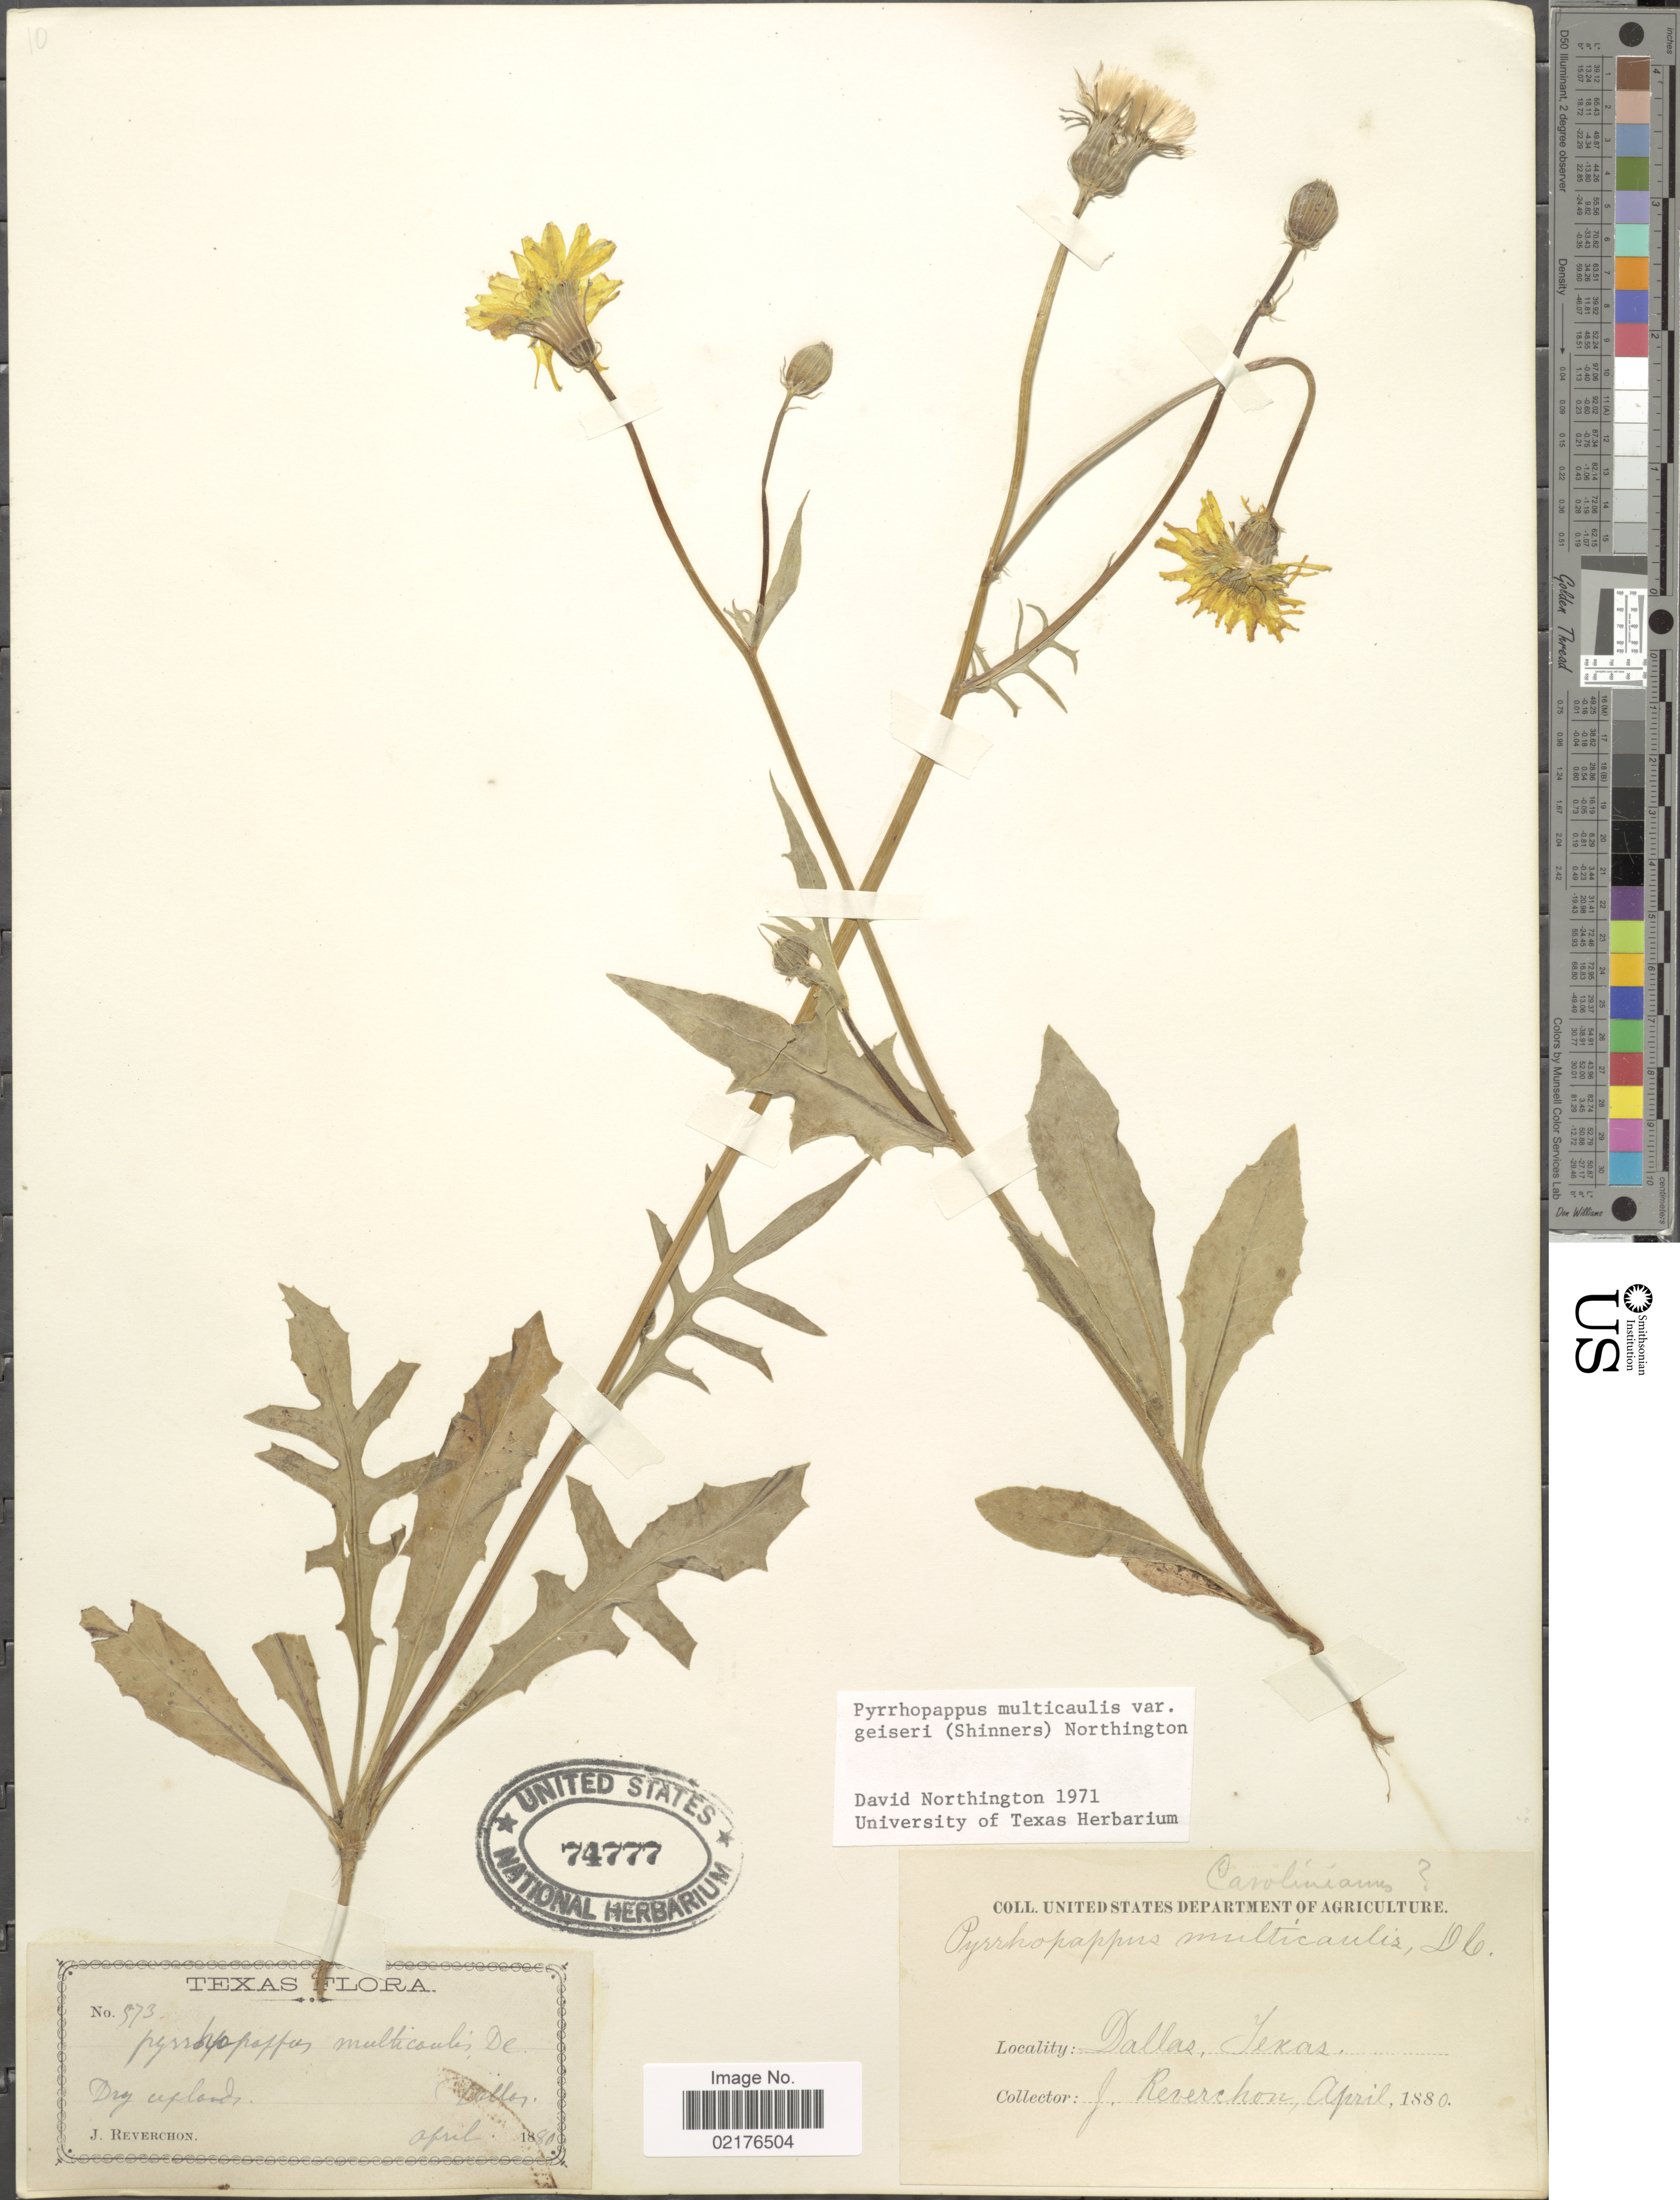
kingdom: Plantae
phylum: Tracheophyta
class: Magnoliopsida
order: Asterales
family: Asteraceae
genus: Pyrrhopappus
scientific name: Pyrrhopappus pauciflorus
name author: (D. Don) DC.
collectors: J. Reverchon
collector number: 973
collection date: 1880-04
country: United States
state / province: Texas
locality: Dallas,Texas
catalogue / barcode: US 74777